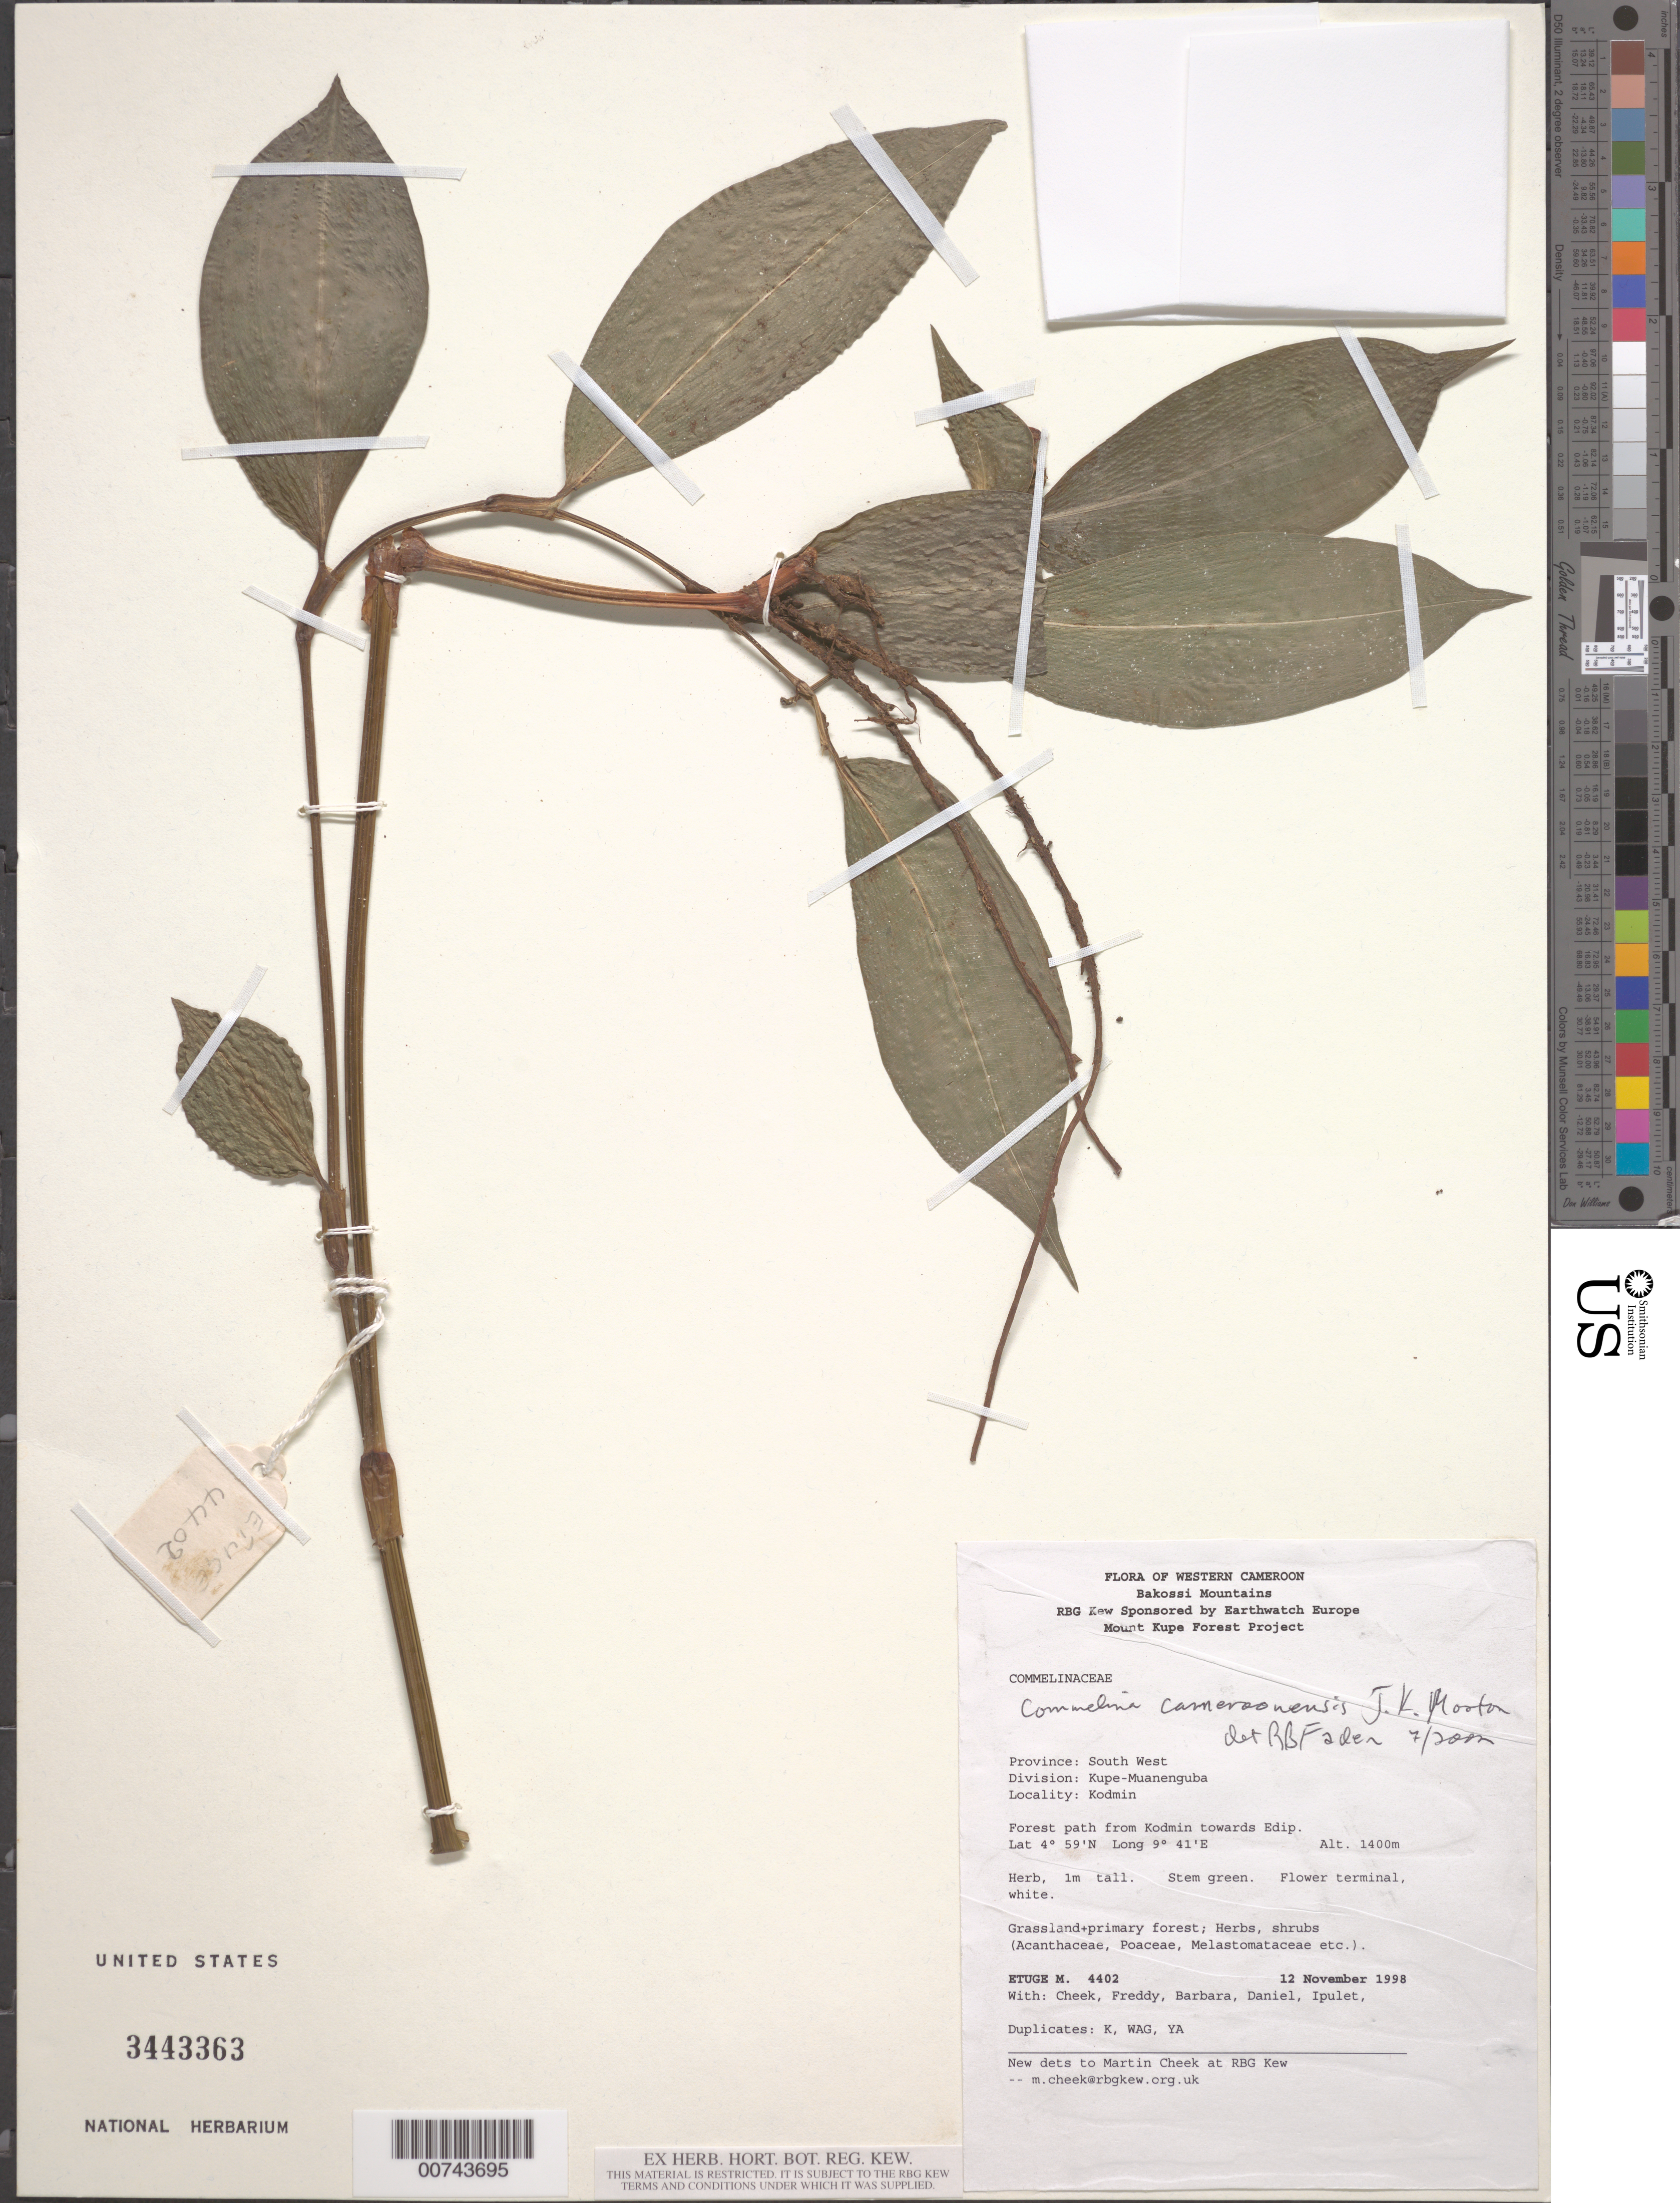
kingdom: Plantae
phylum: Tracheophyta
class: Liliopsida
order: Commelinales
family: Commelinaceae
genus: Commelina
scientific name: Commelina cameroonensis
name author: J.K. Morton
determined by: Faden, Robert B., (US), Smithsonian Institution - National Museum of Natural History (UNITED STATES)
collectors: M. Etuge, -. Cheek & et al.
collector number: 4402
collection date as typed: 12 Nov 1988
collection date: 1998-11-12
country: Cameroon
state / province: Sud-Ouest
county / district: Kupe-Muanenguba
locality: From Kodmin to Edip.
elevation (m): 1400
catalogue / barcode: US 3443363